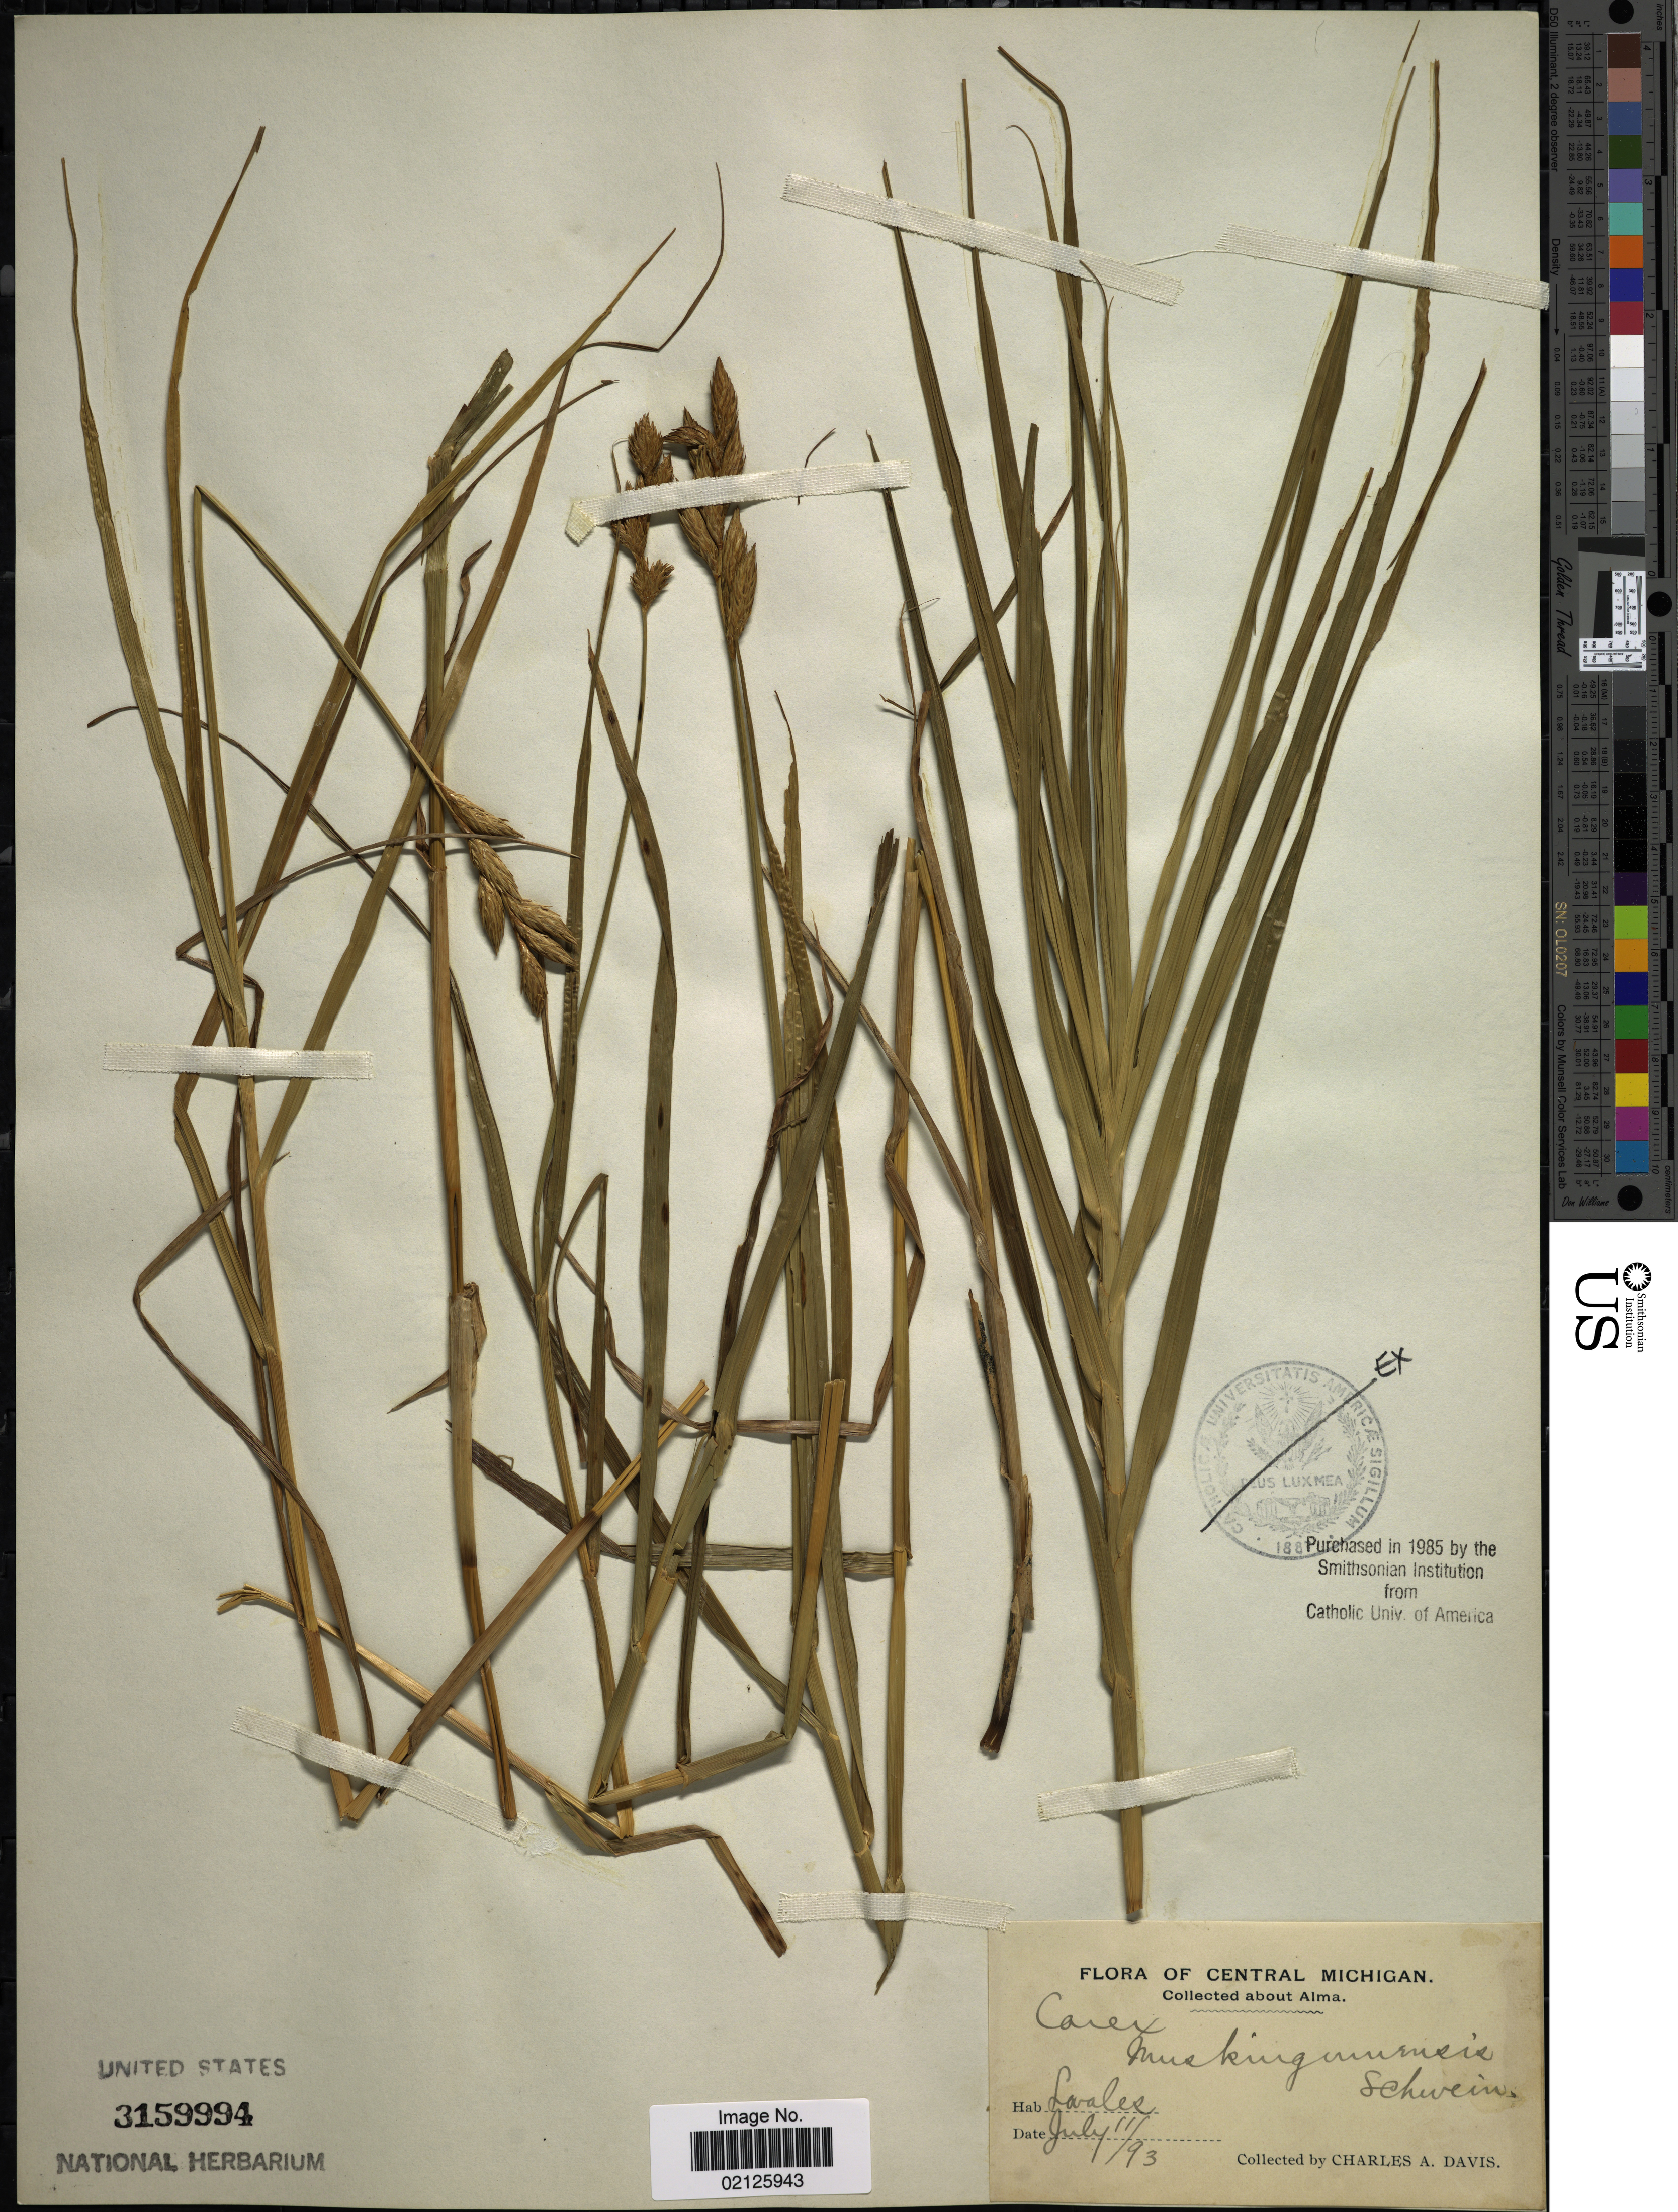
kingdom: Plantae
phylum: Tracheophyta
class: Liliopsida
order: Poales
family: Cyperaceae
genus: Carex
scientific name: Carex muskingumensis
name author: Schwein.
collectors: C. Davis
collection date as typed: Transcribed d/m/y: 11/7/93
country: United States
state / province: Michigan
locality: Central Michigan, About Alma, Lovales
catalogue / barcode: US 3159994